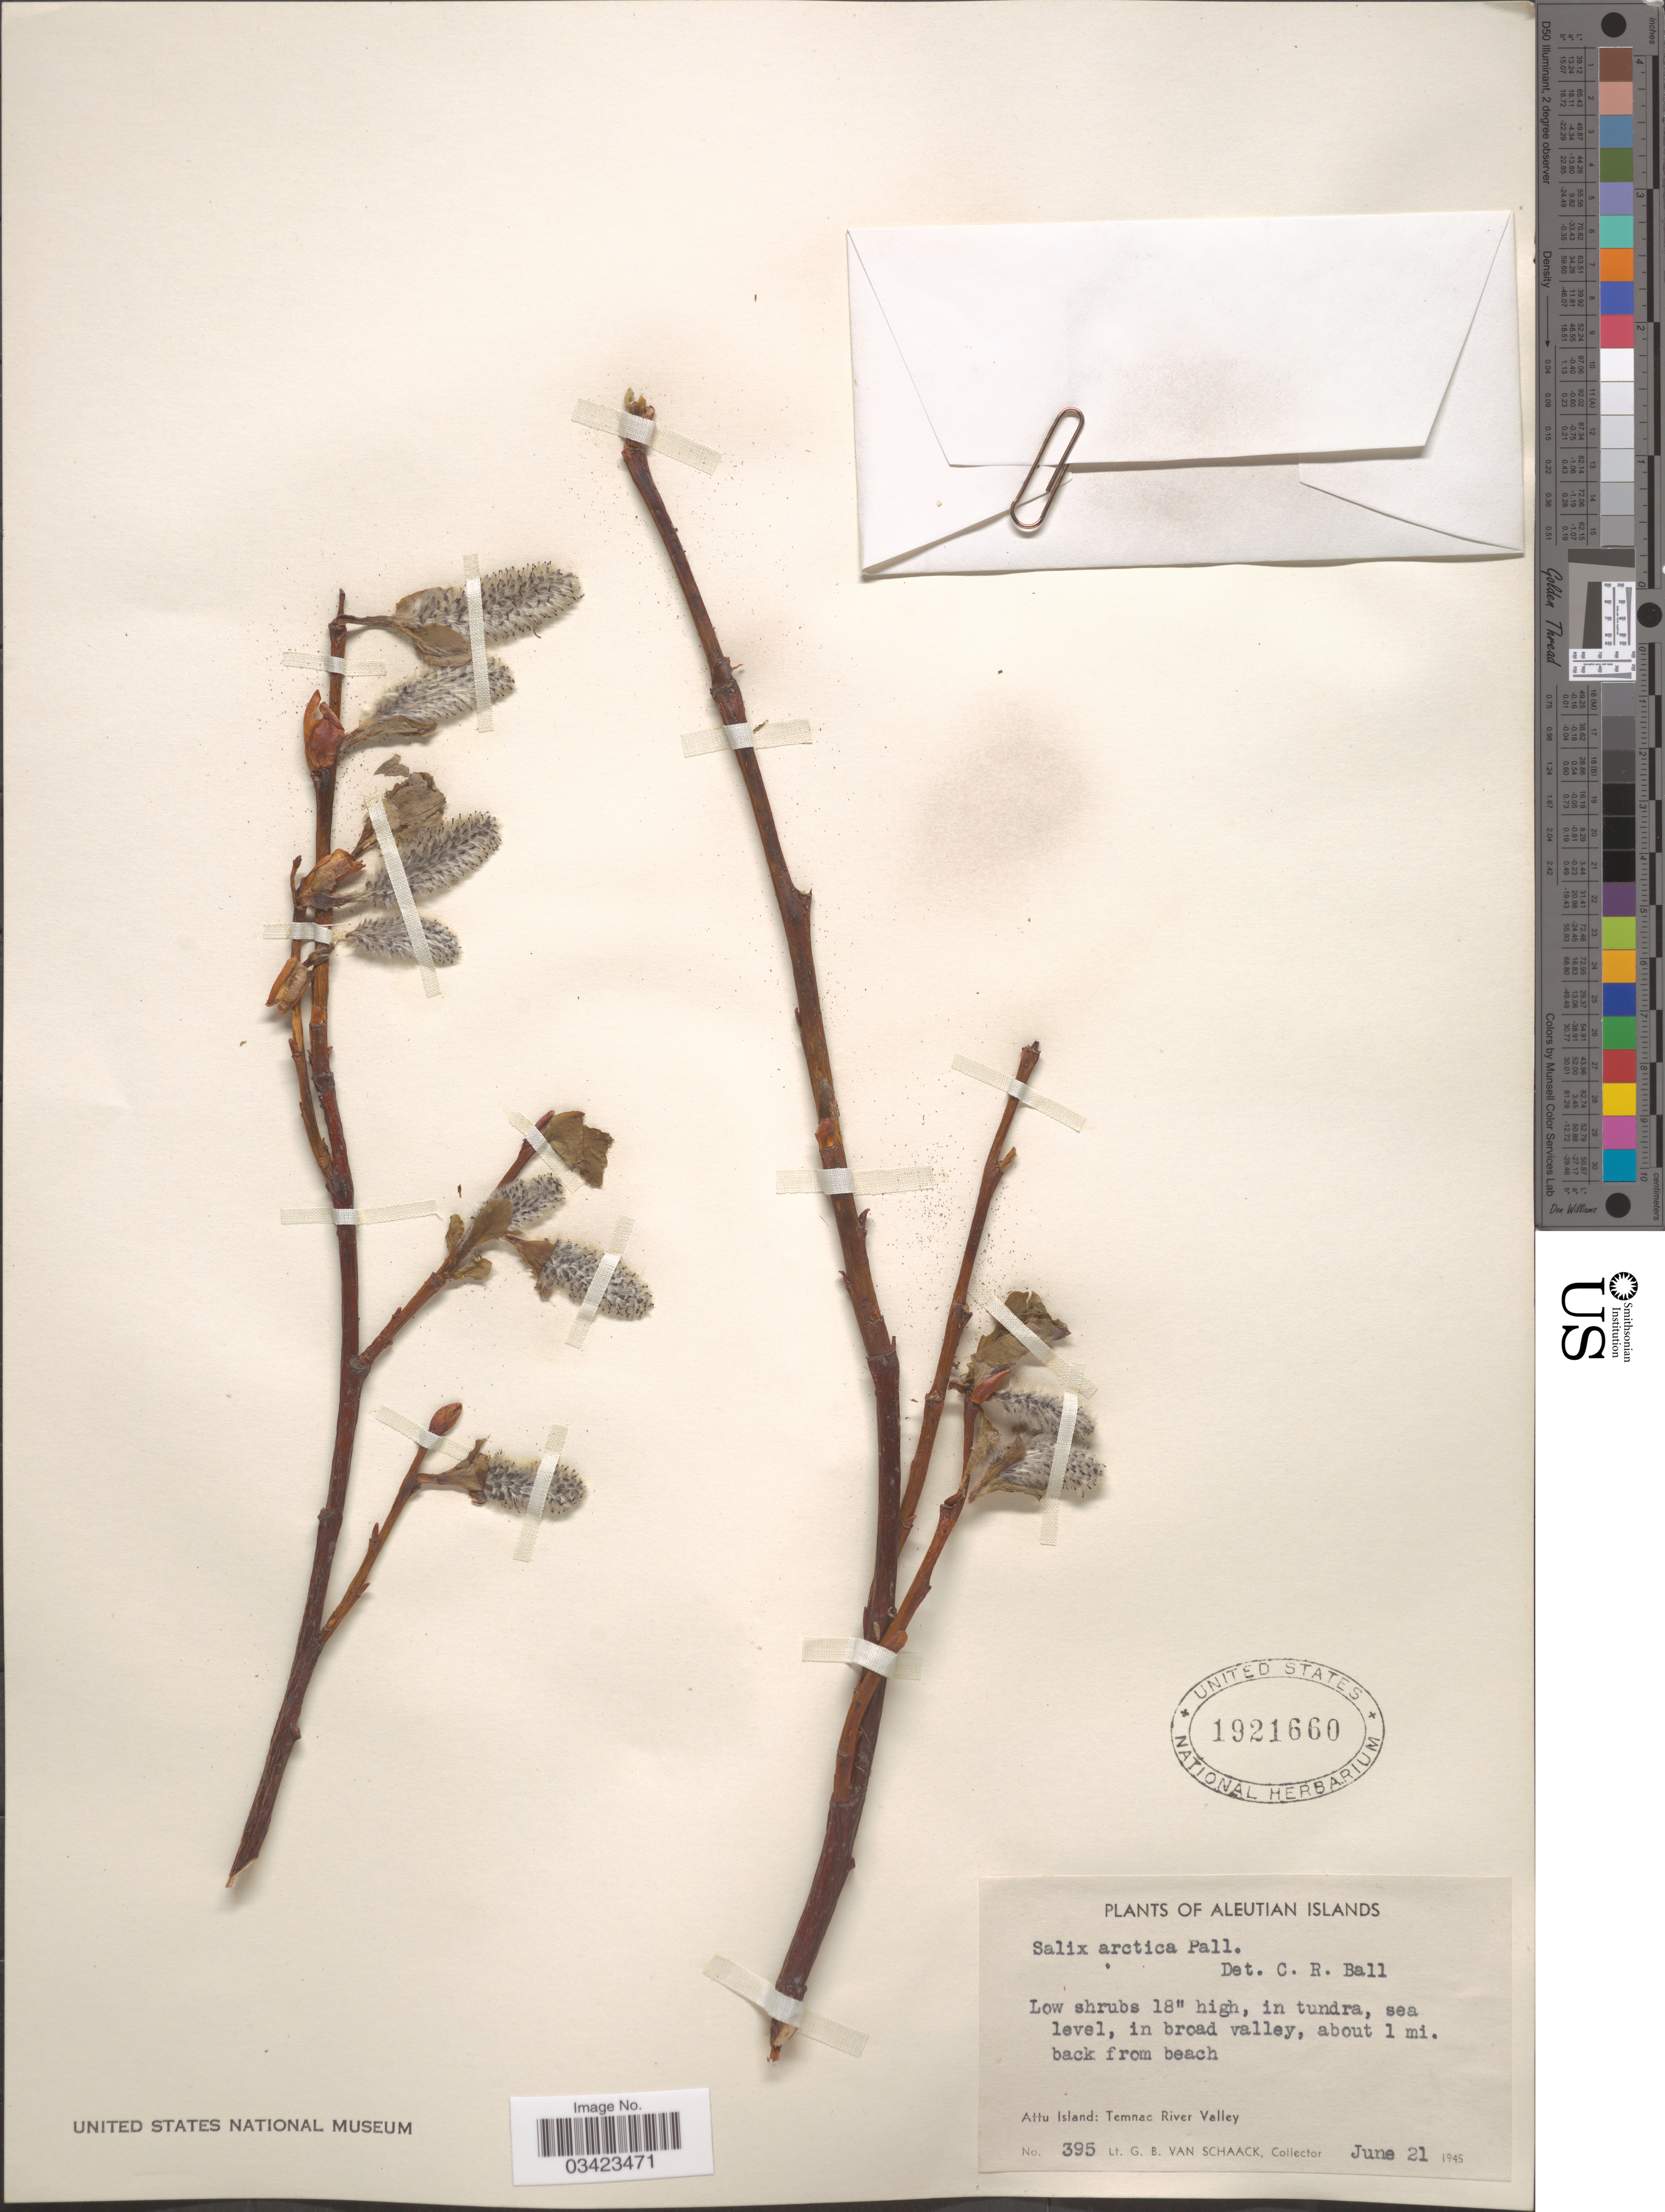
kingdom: Plantae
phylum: Tracheophyta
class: Magnoliopsida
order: Malpighiales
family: Salicaceae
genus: Salix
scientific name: Salix arctica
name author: Pall.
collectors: G. Van Schaack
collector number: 395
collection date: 1945-06-21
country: United States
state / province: Alaska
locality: Aleutian Islands. About 1 mi. back from beach. Attu Island: Temnac River Valley.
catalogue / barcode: US 1921660